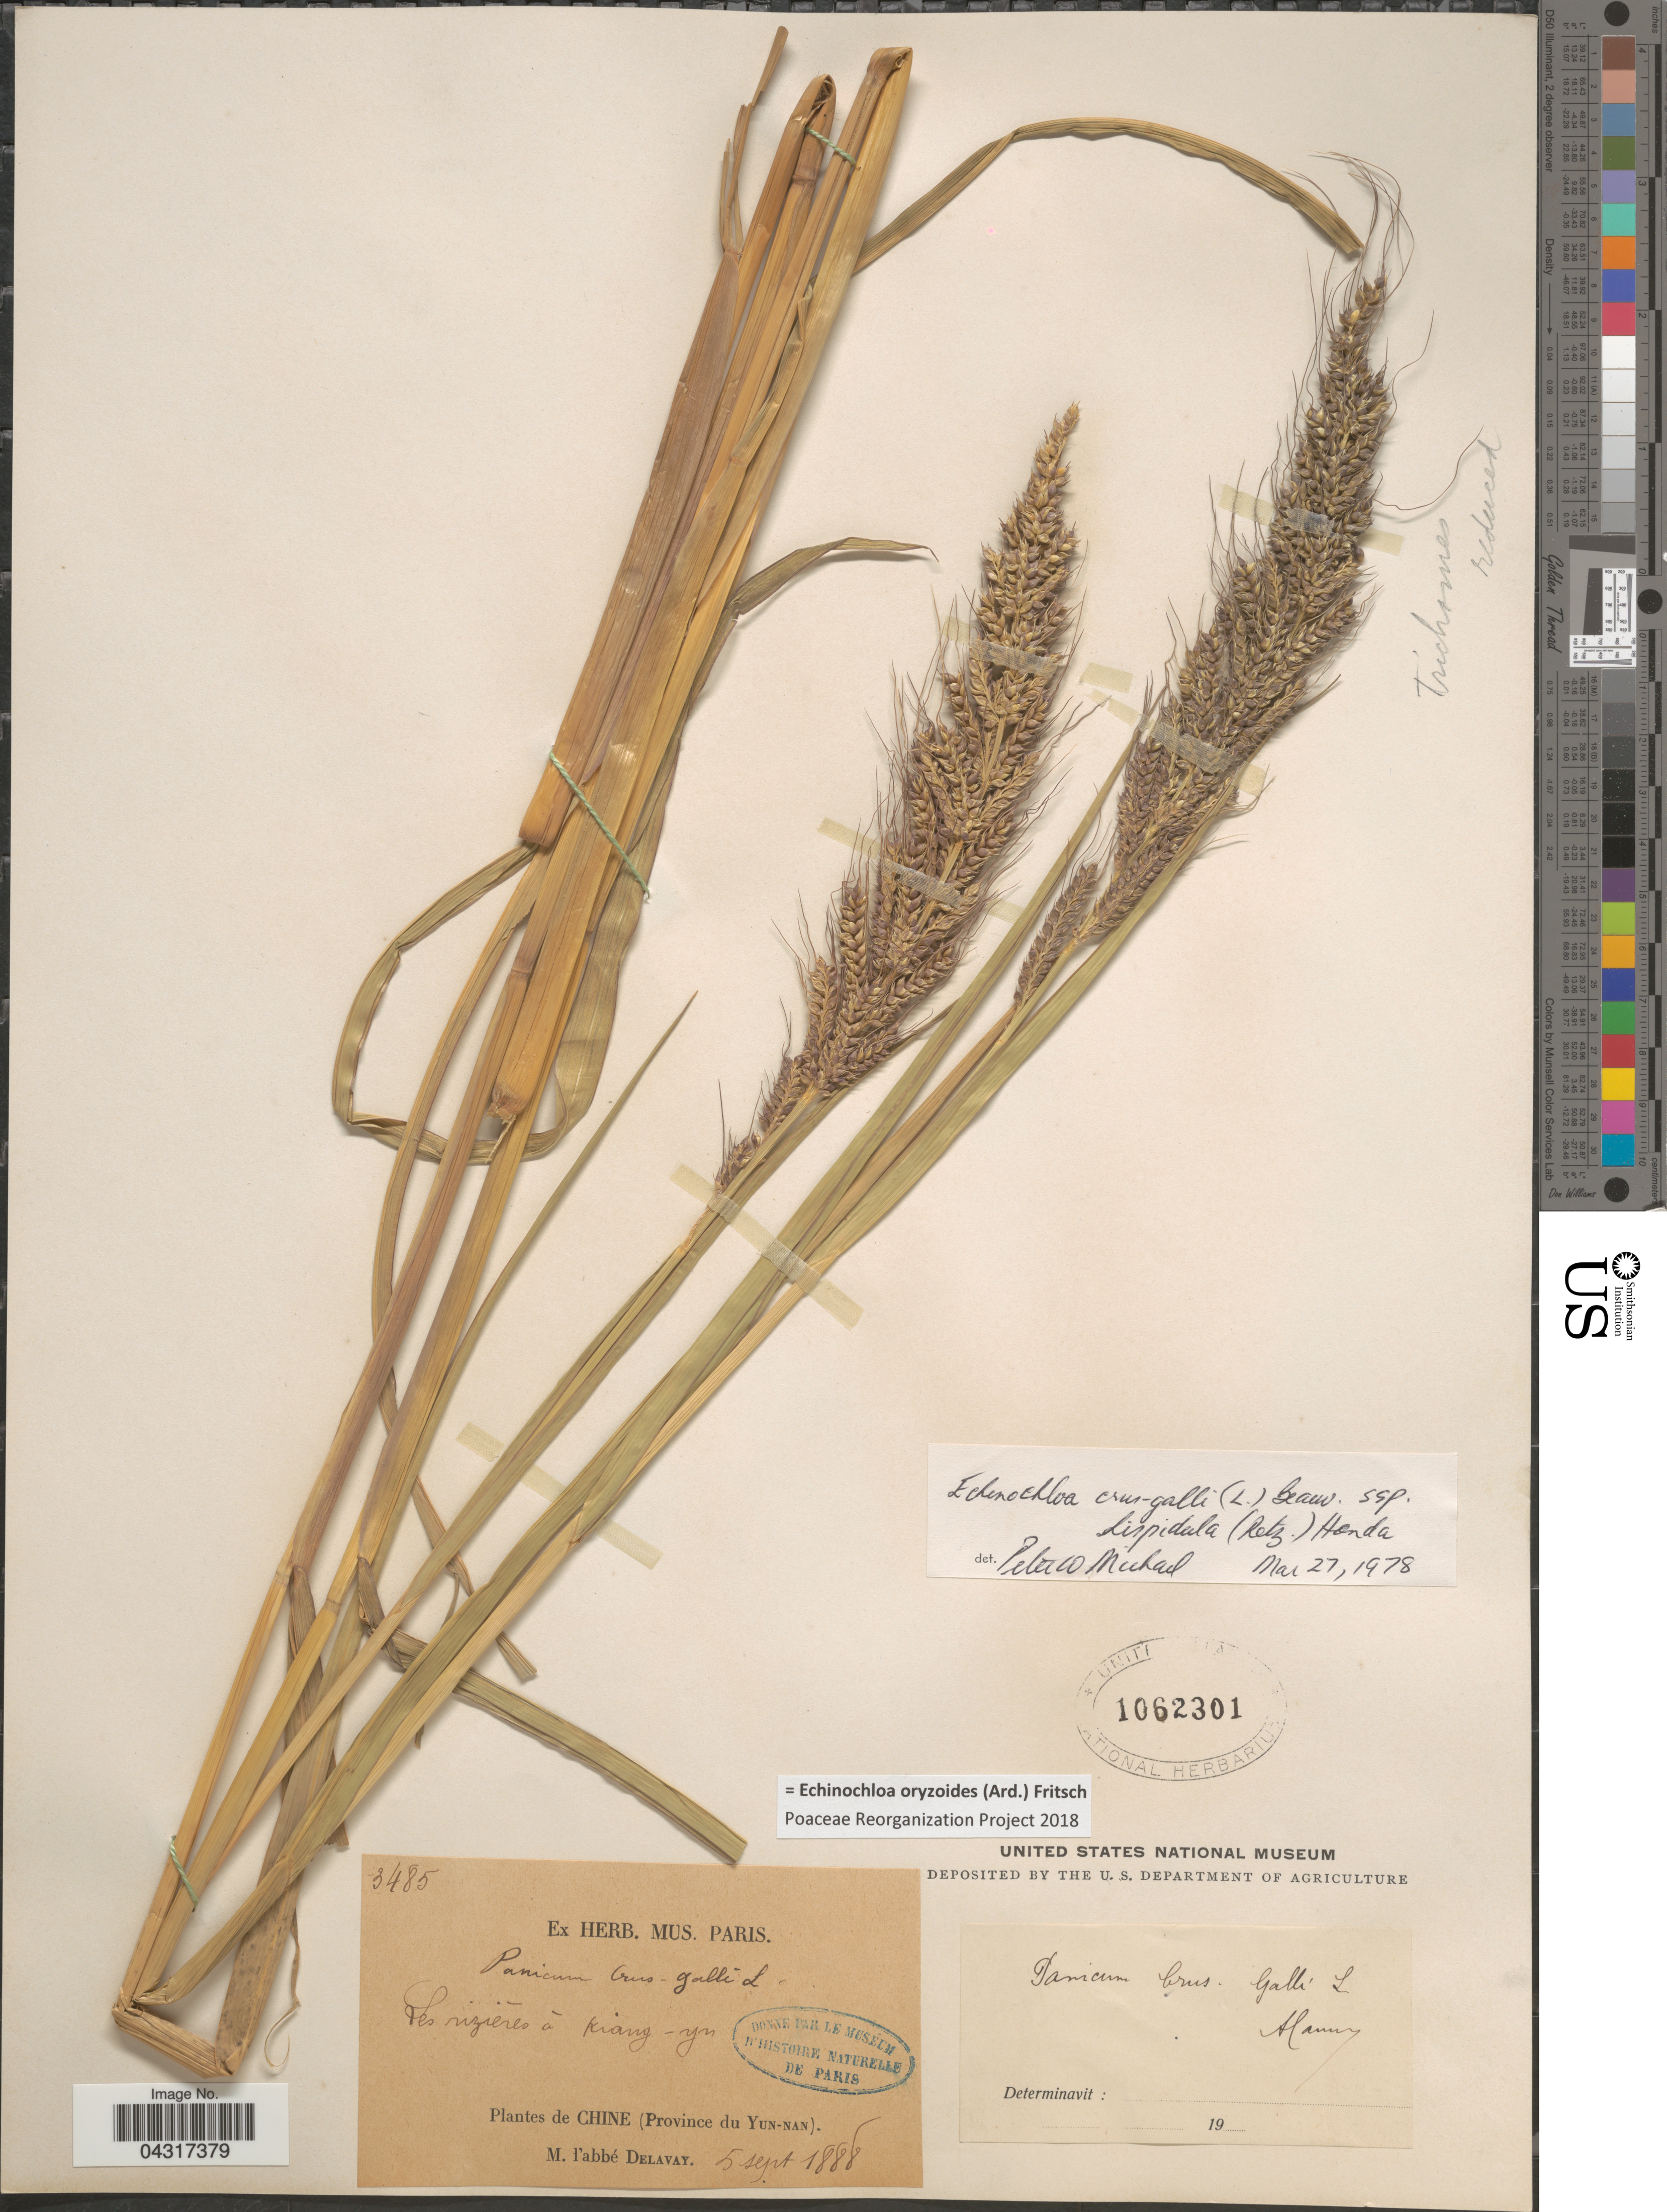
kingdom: Plantae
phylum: Tracheophyta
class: Liliopsida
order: Poales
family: Poaceae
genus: Echinochloa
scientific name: Echinochloa oryzoides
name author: (Ard.) Fritsch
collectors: P. Delavay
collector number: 3485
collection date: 1888-09-05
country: China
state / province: Yunnan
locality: Les rizières Kiang-yu.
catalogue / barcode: US 1062301